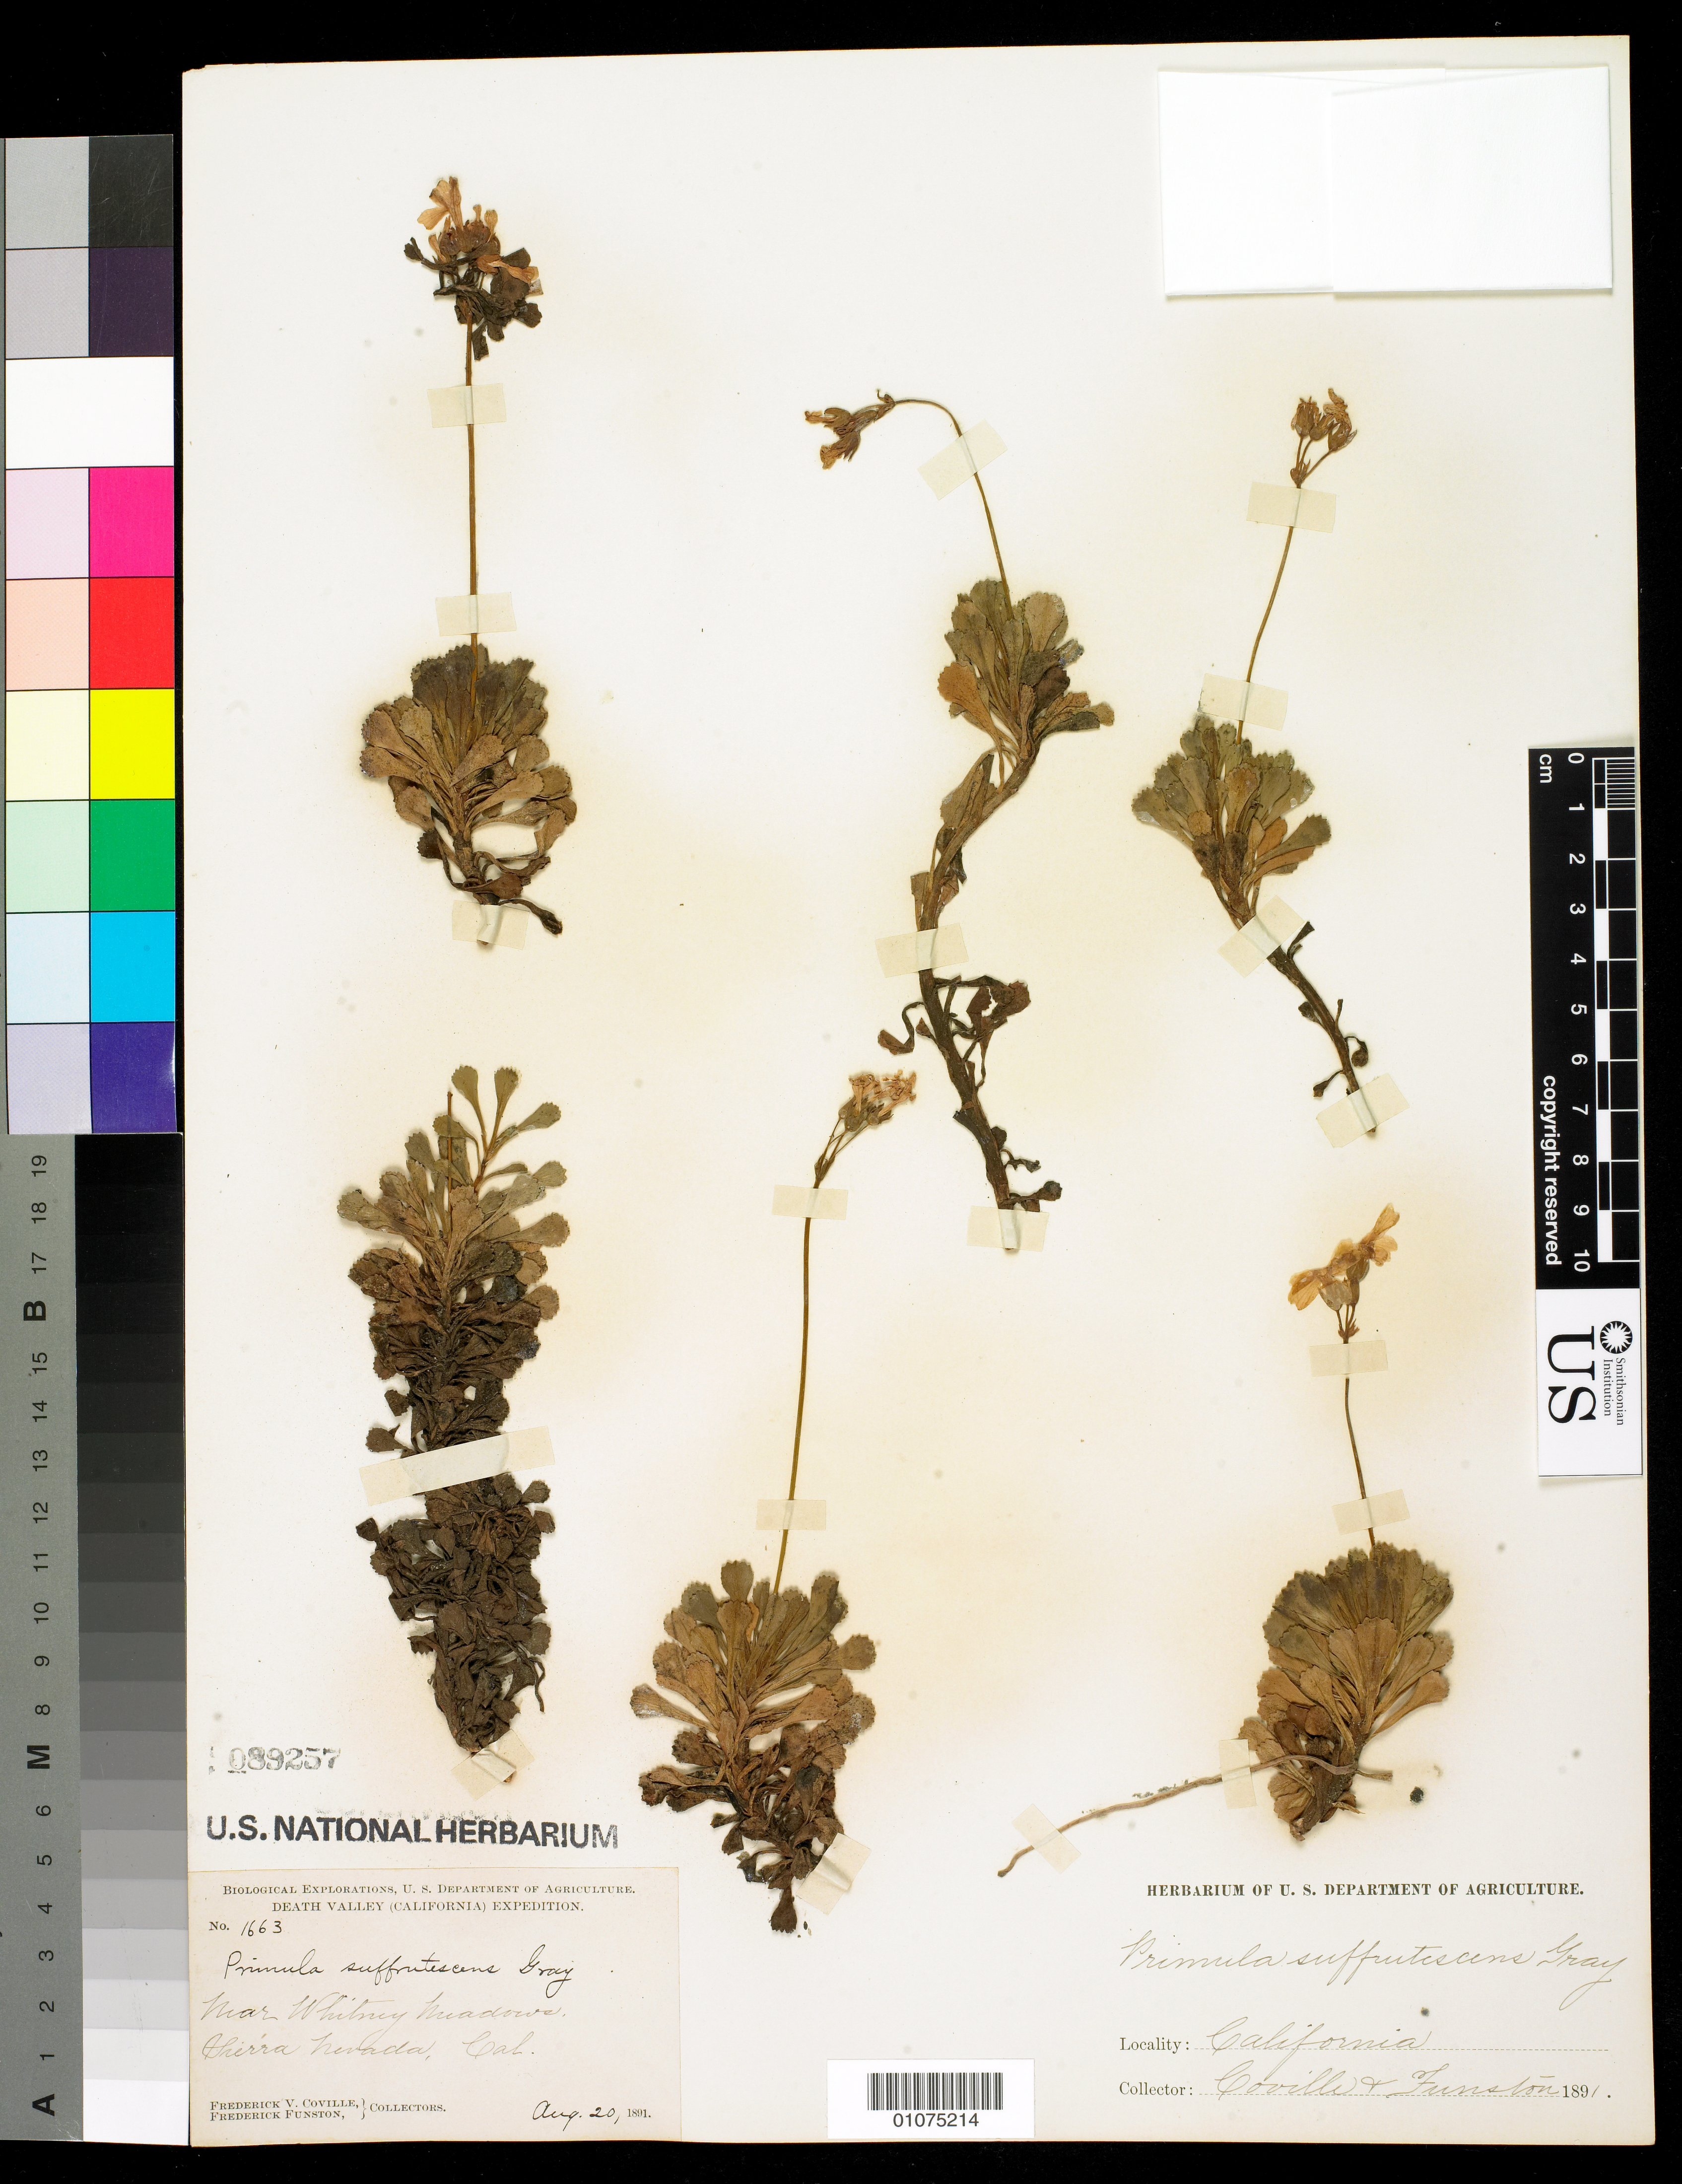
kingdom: Plantae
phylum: Tracheophyta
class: Magnoliopsida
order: Ericales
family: Primulaceae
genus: Primula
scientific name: Primula suffrutescens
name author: A. Gray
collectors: F. V. Coville & F. Funston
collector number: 1663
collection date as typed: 20 Aug 1891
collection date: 1891-08-20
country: United States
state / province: California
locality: Near Whitney Meadows, Sierra Nevada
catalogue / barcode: US 89257